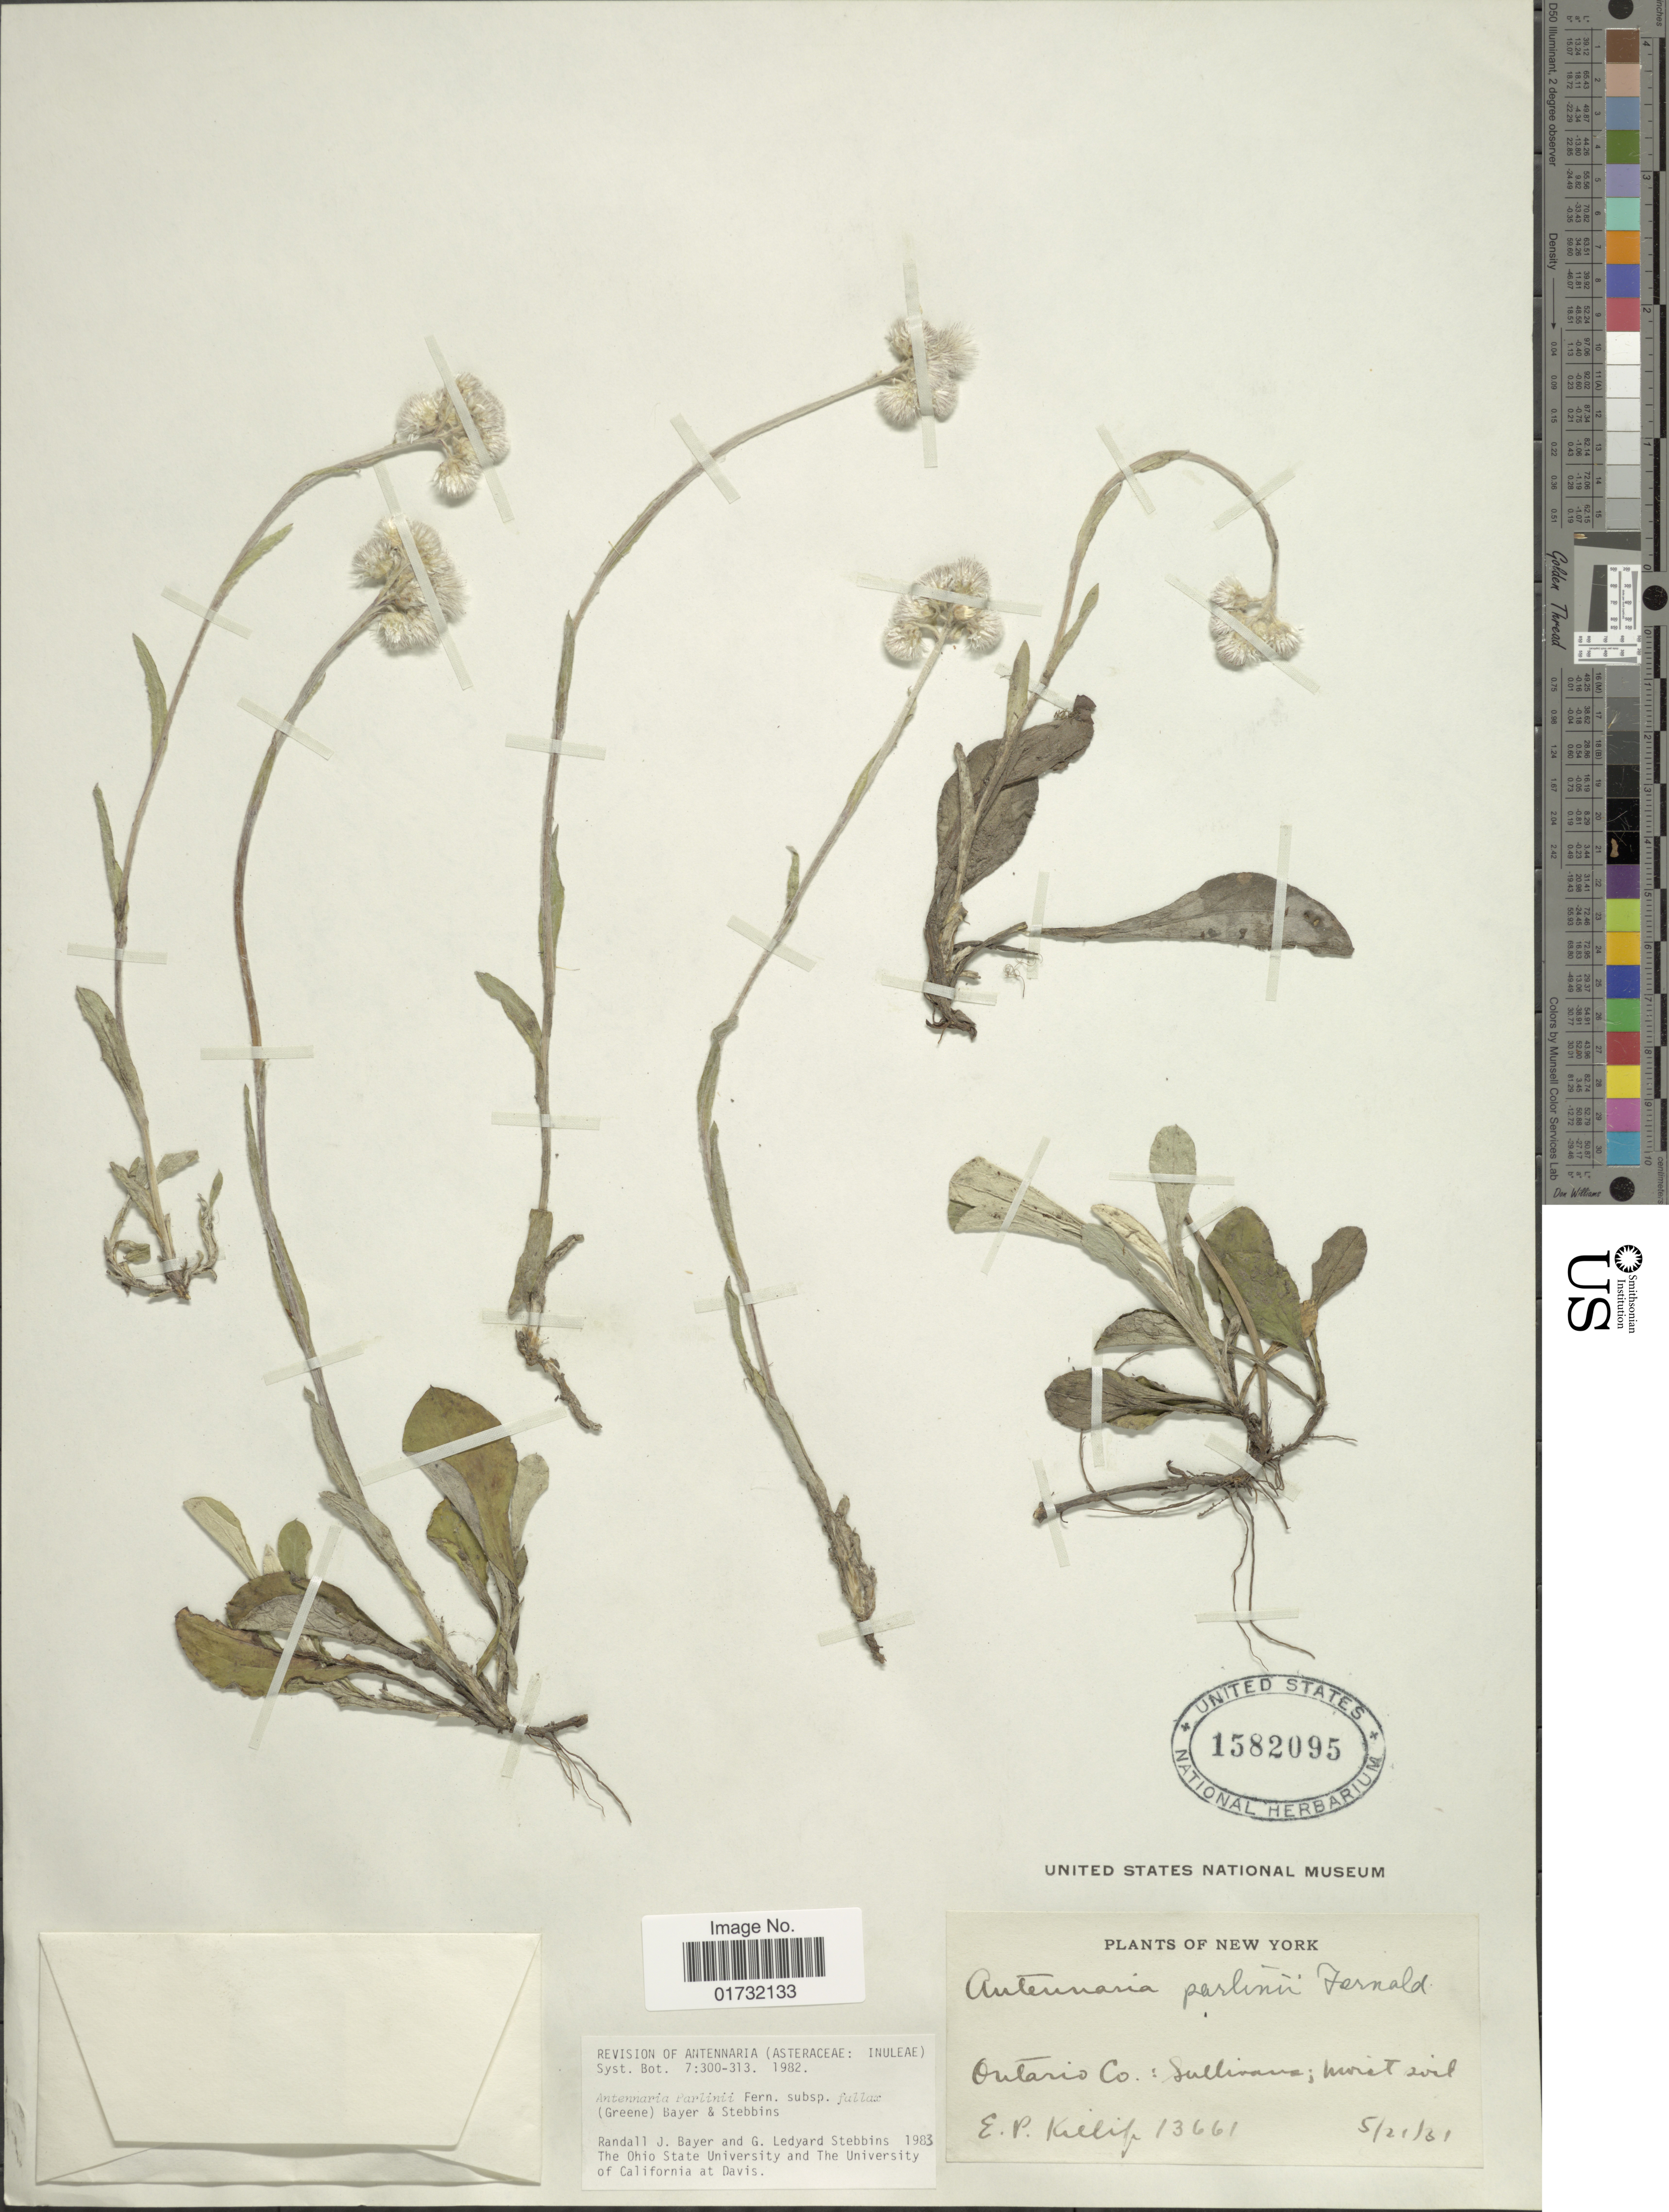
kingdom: Plantae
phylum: Tracheophyta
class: Magnoliopsida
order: Asterales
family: Asteraceae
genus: Antennaria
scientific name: Antennaria parlinii subsp. fallax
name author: (Greene) R.J. Bayer & Stebbins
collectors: E. P. Killip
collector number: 13661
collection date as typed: Transcribed d/m/y: 21/5/31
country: United States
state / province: New York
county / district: Ontario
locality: Sullivans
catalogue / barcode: US 1582095